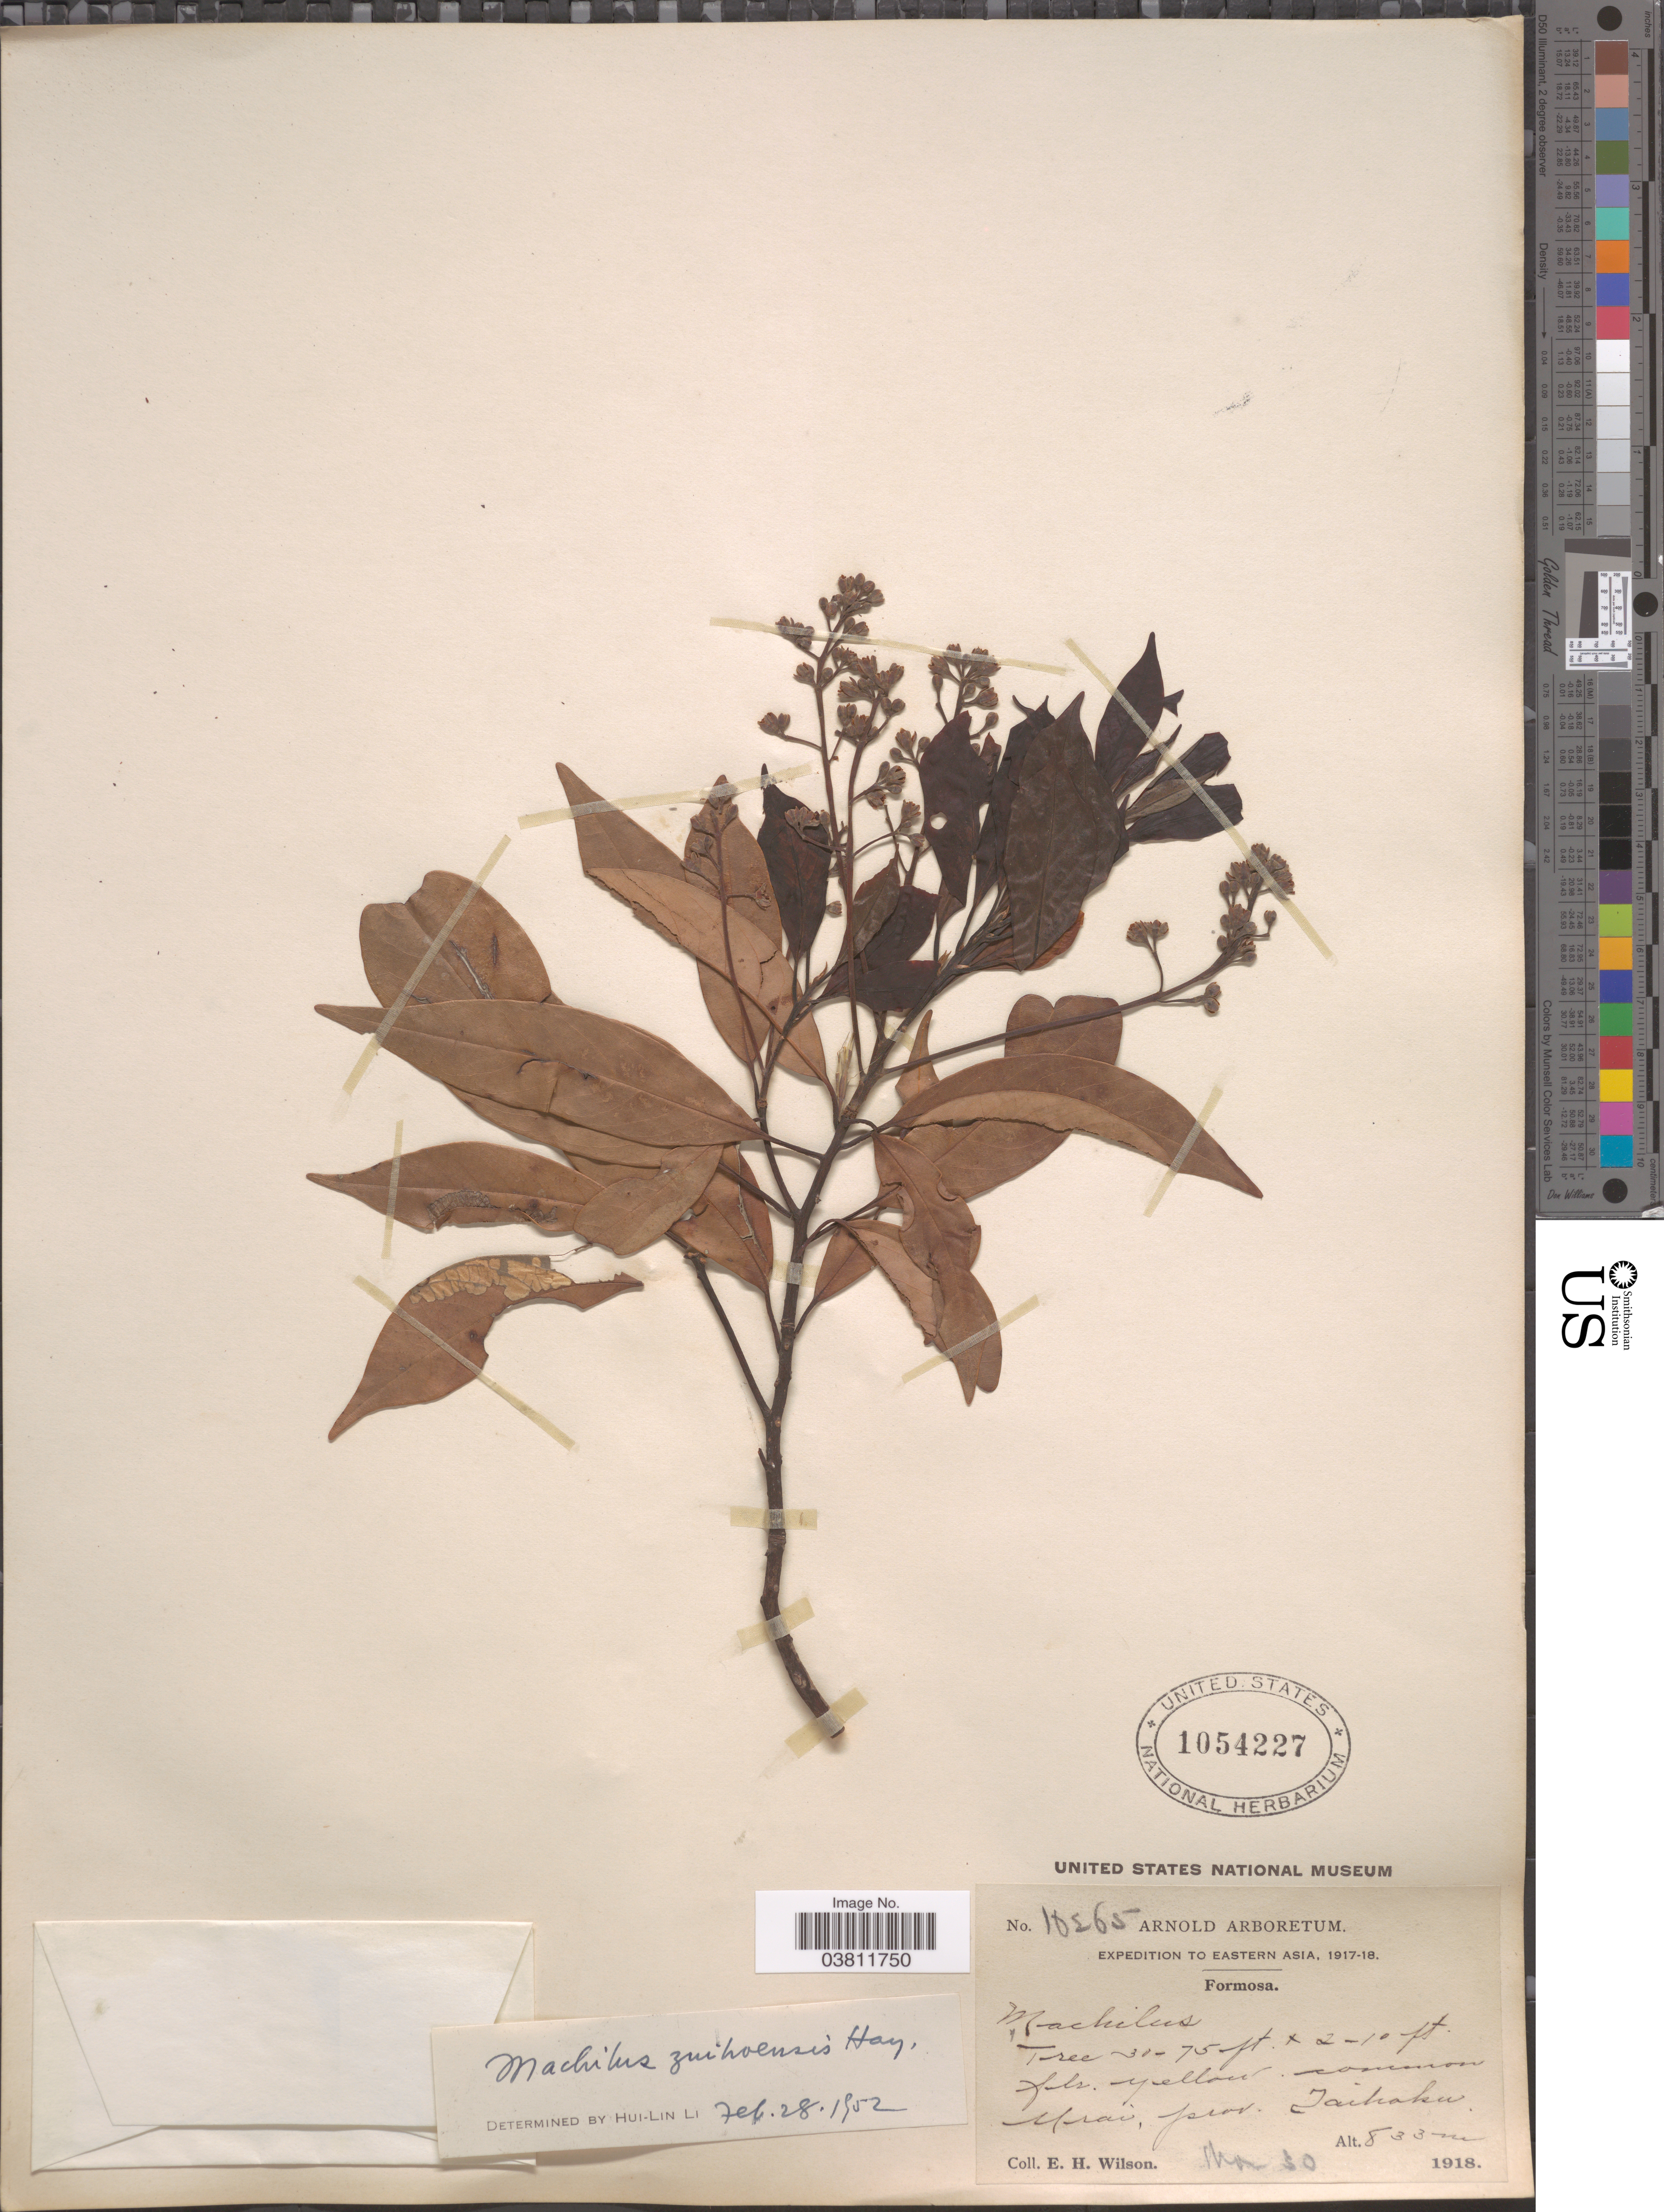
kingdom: Plantae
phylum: Tracheophyta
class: Magnoliopsida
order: Laurales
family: Lauraceae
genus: Machilus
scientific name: Machilus zuihoensis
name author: Hayata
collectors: E. Wilson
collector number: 10265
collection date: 1918-03-30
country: Taiwan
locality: Eastern Asia. Formosa. Urai, prov. Taihoku.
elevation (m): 833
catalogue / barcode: US 1054227